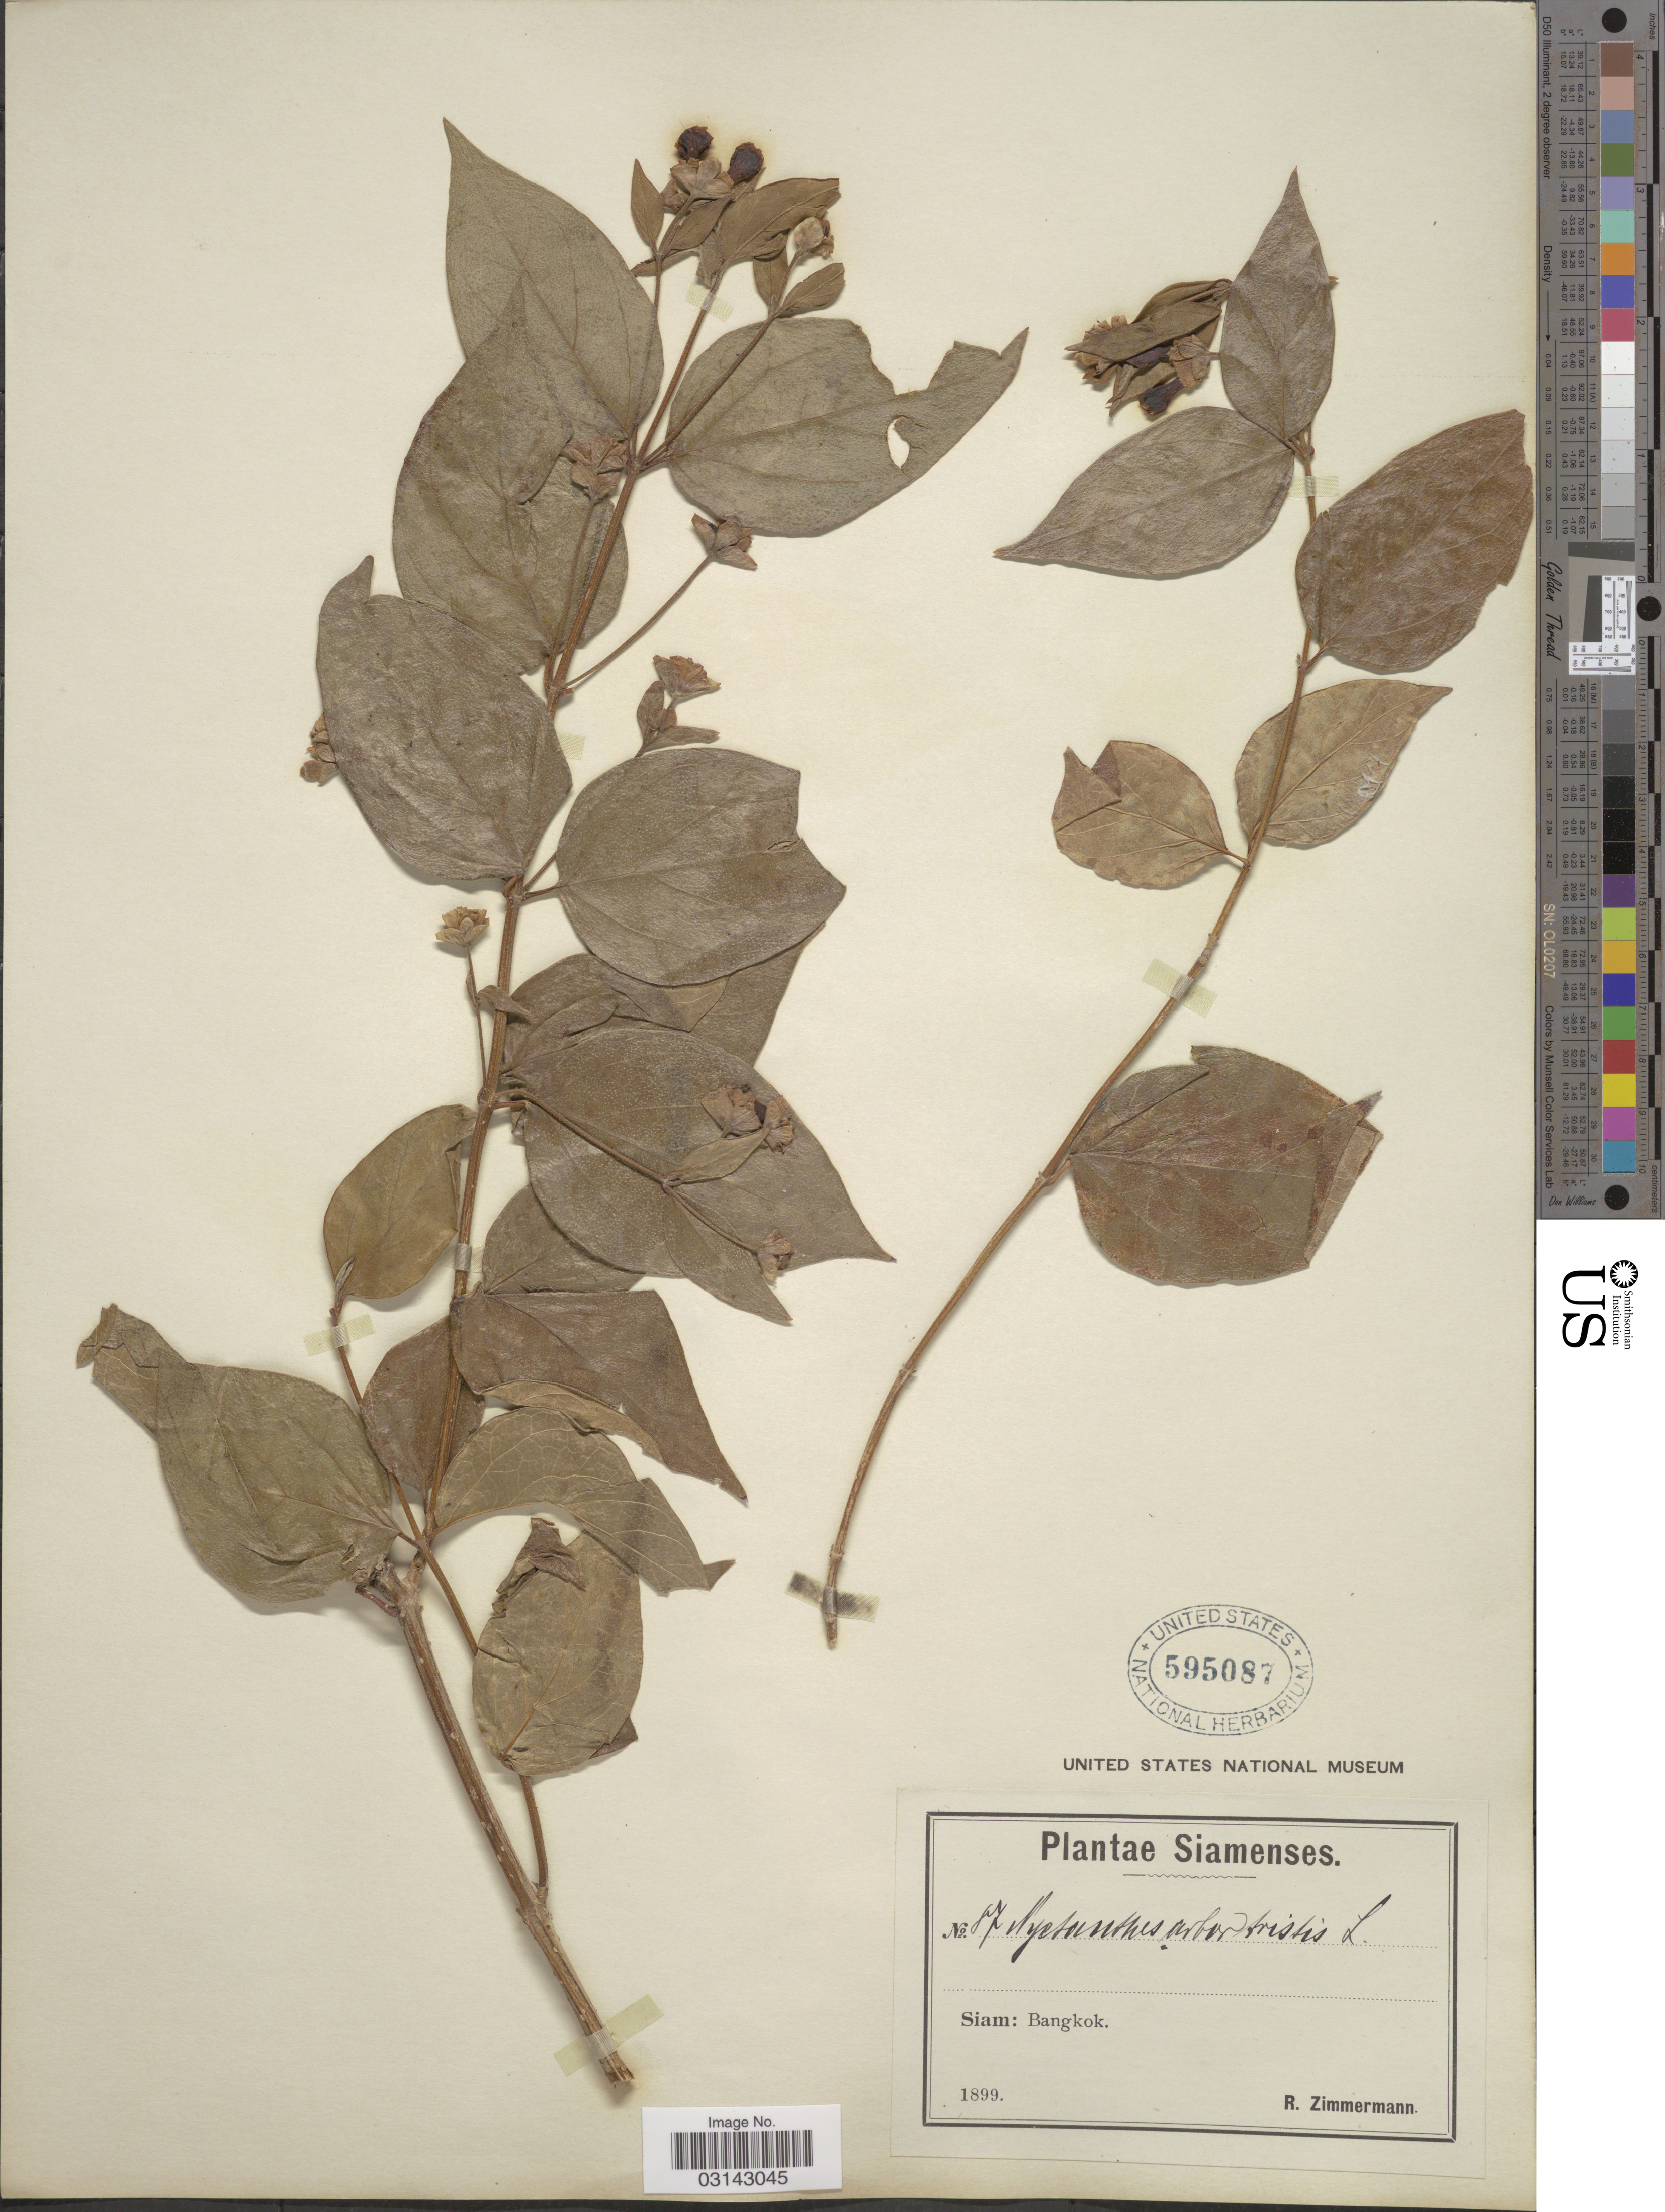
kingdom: Plantae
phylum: Tracheophyta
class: Magnoliopsida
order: Lamiales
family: Oleaceae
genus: Nyctanthes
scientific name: Nyctanthes arbor-tristis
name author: L.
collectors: R. Zimmermann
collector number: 87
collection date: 1899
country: Thailand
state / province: Bangkok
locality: Siam.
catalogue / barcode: US 595087